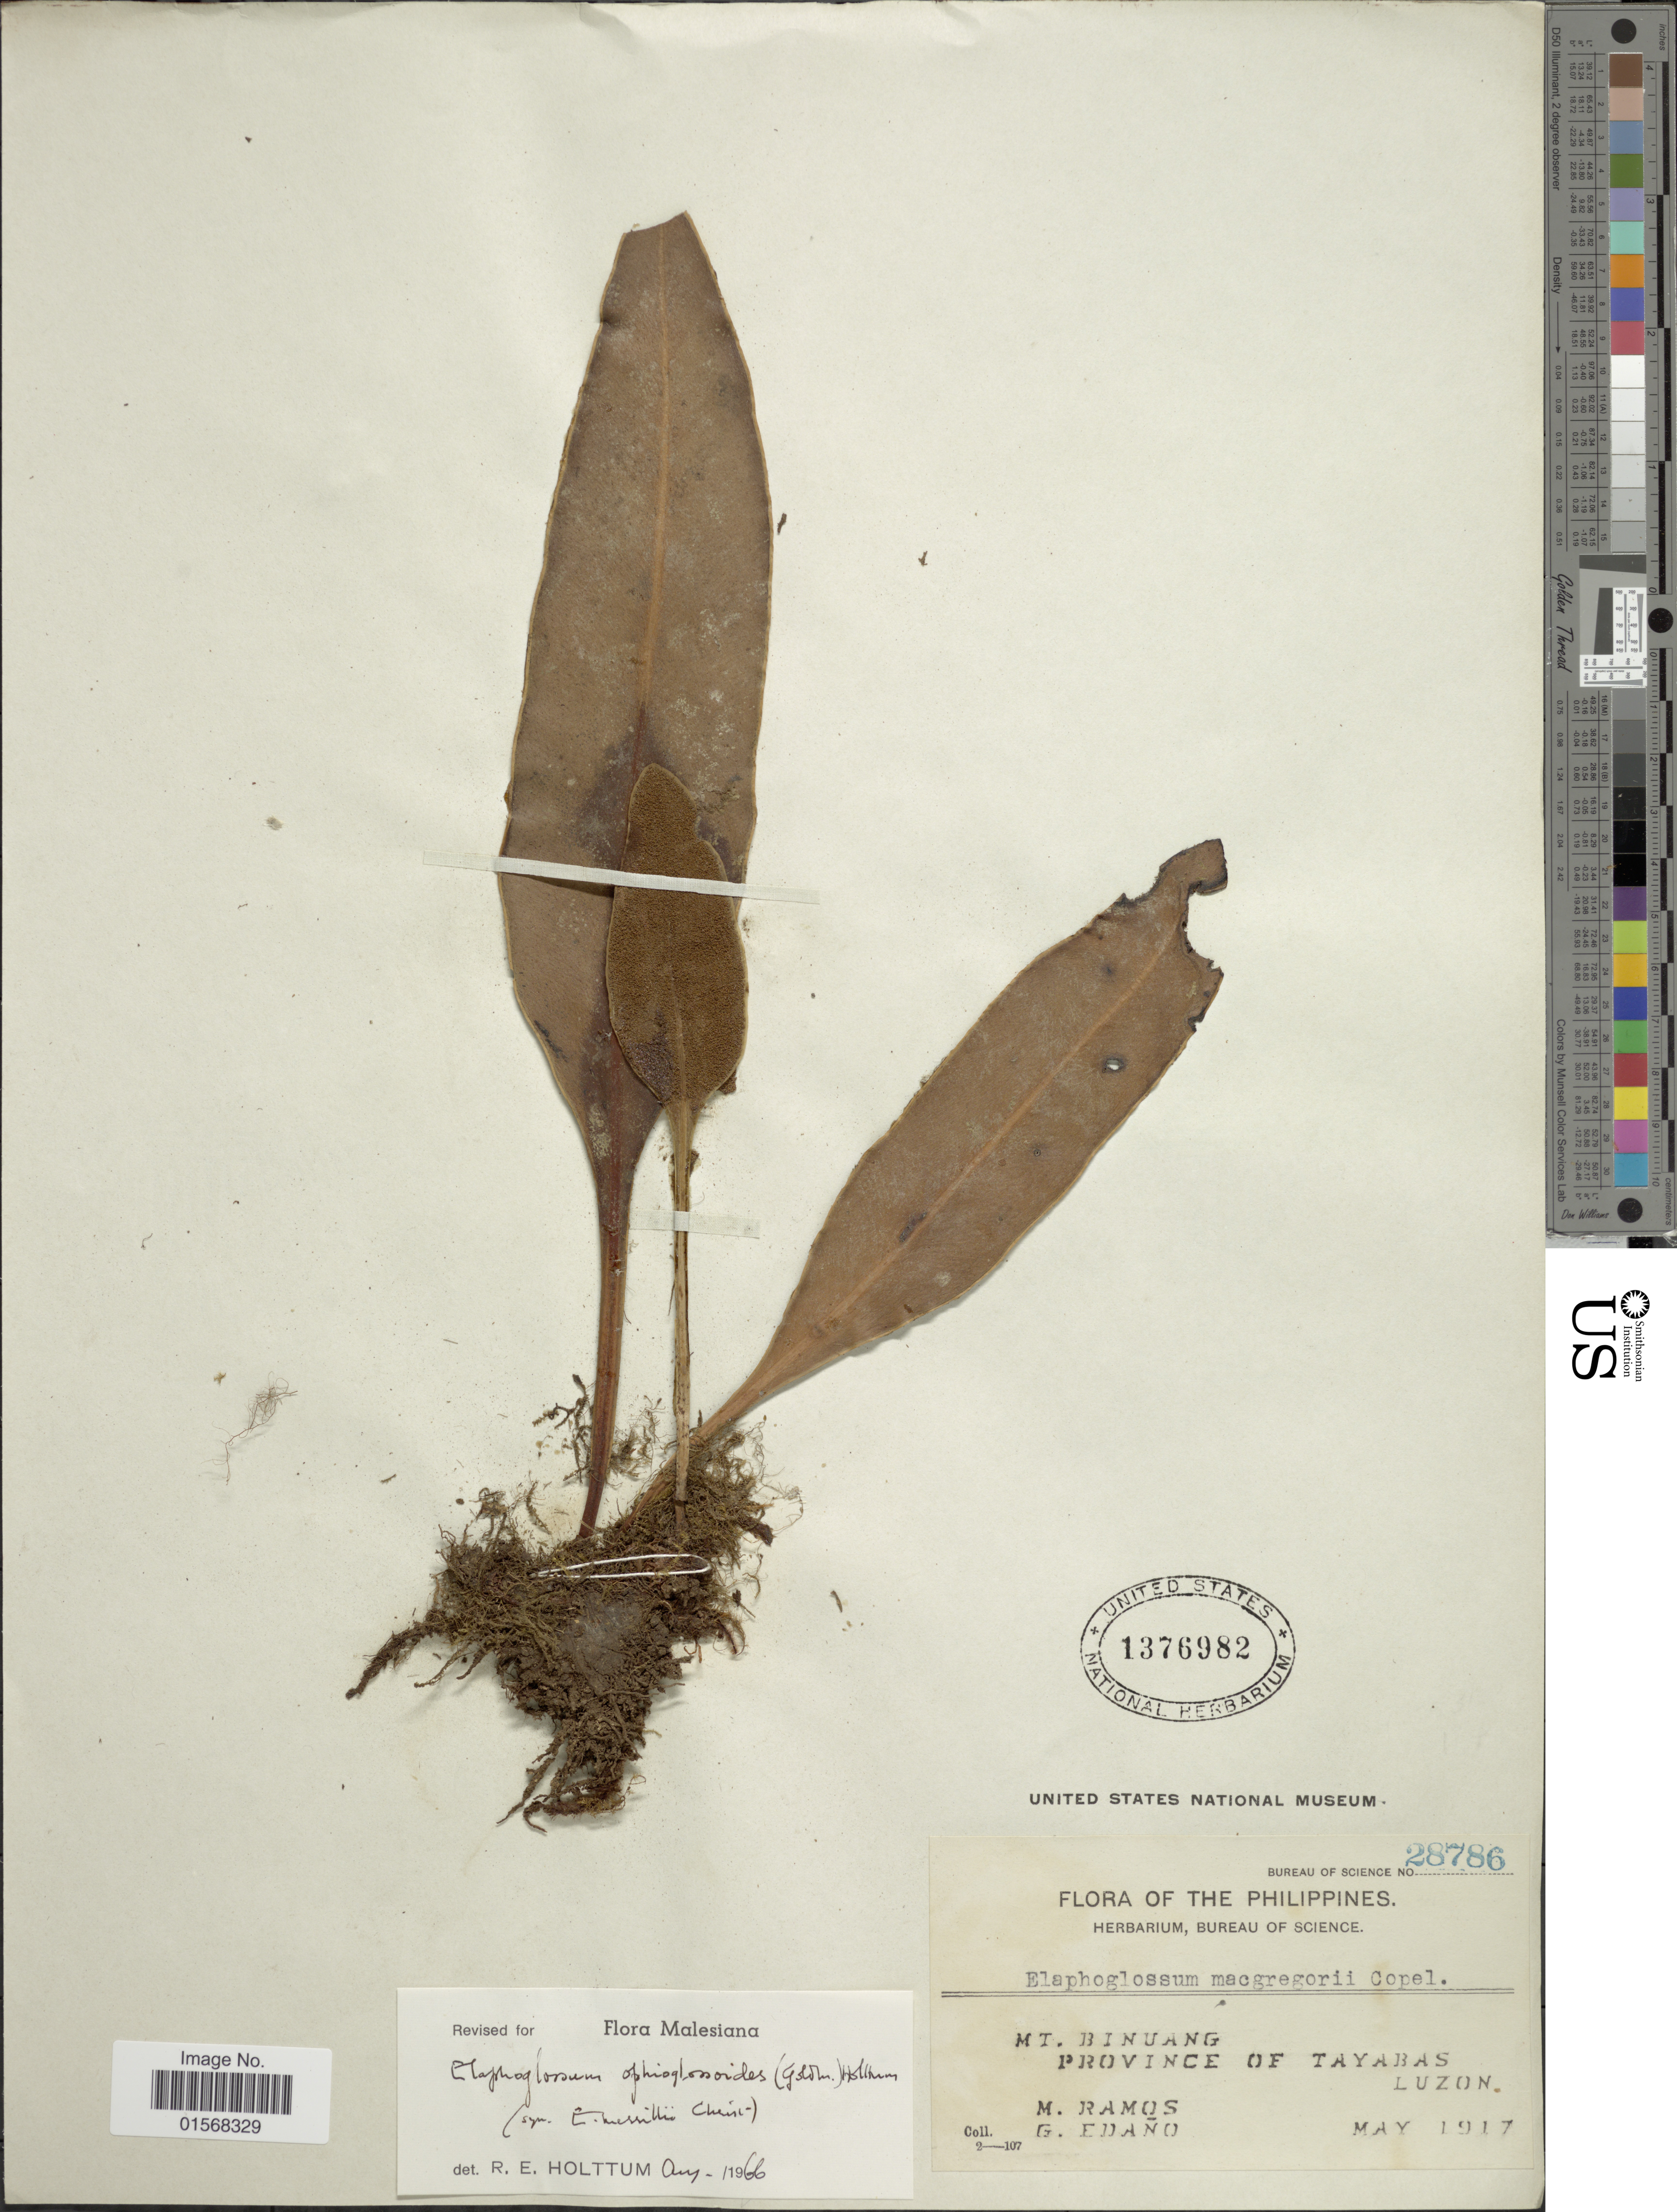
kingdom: Plantae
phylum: Tracheophyta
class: Polypodiopsida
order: Polypodiales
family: Dryopteridaceae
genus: Elaphoglossum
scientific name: Elaphoglossum ophioglossoides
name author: (Goldm.) Holttum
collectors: M. Ramos & G. Edaño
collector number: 28786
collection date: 1917-05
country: Philippines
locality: Mt. Binuang, Province of Tayabas, Luzon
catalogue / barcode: US 1376982